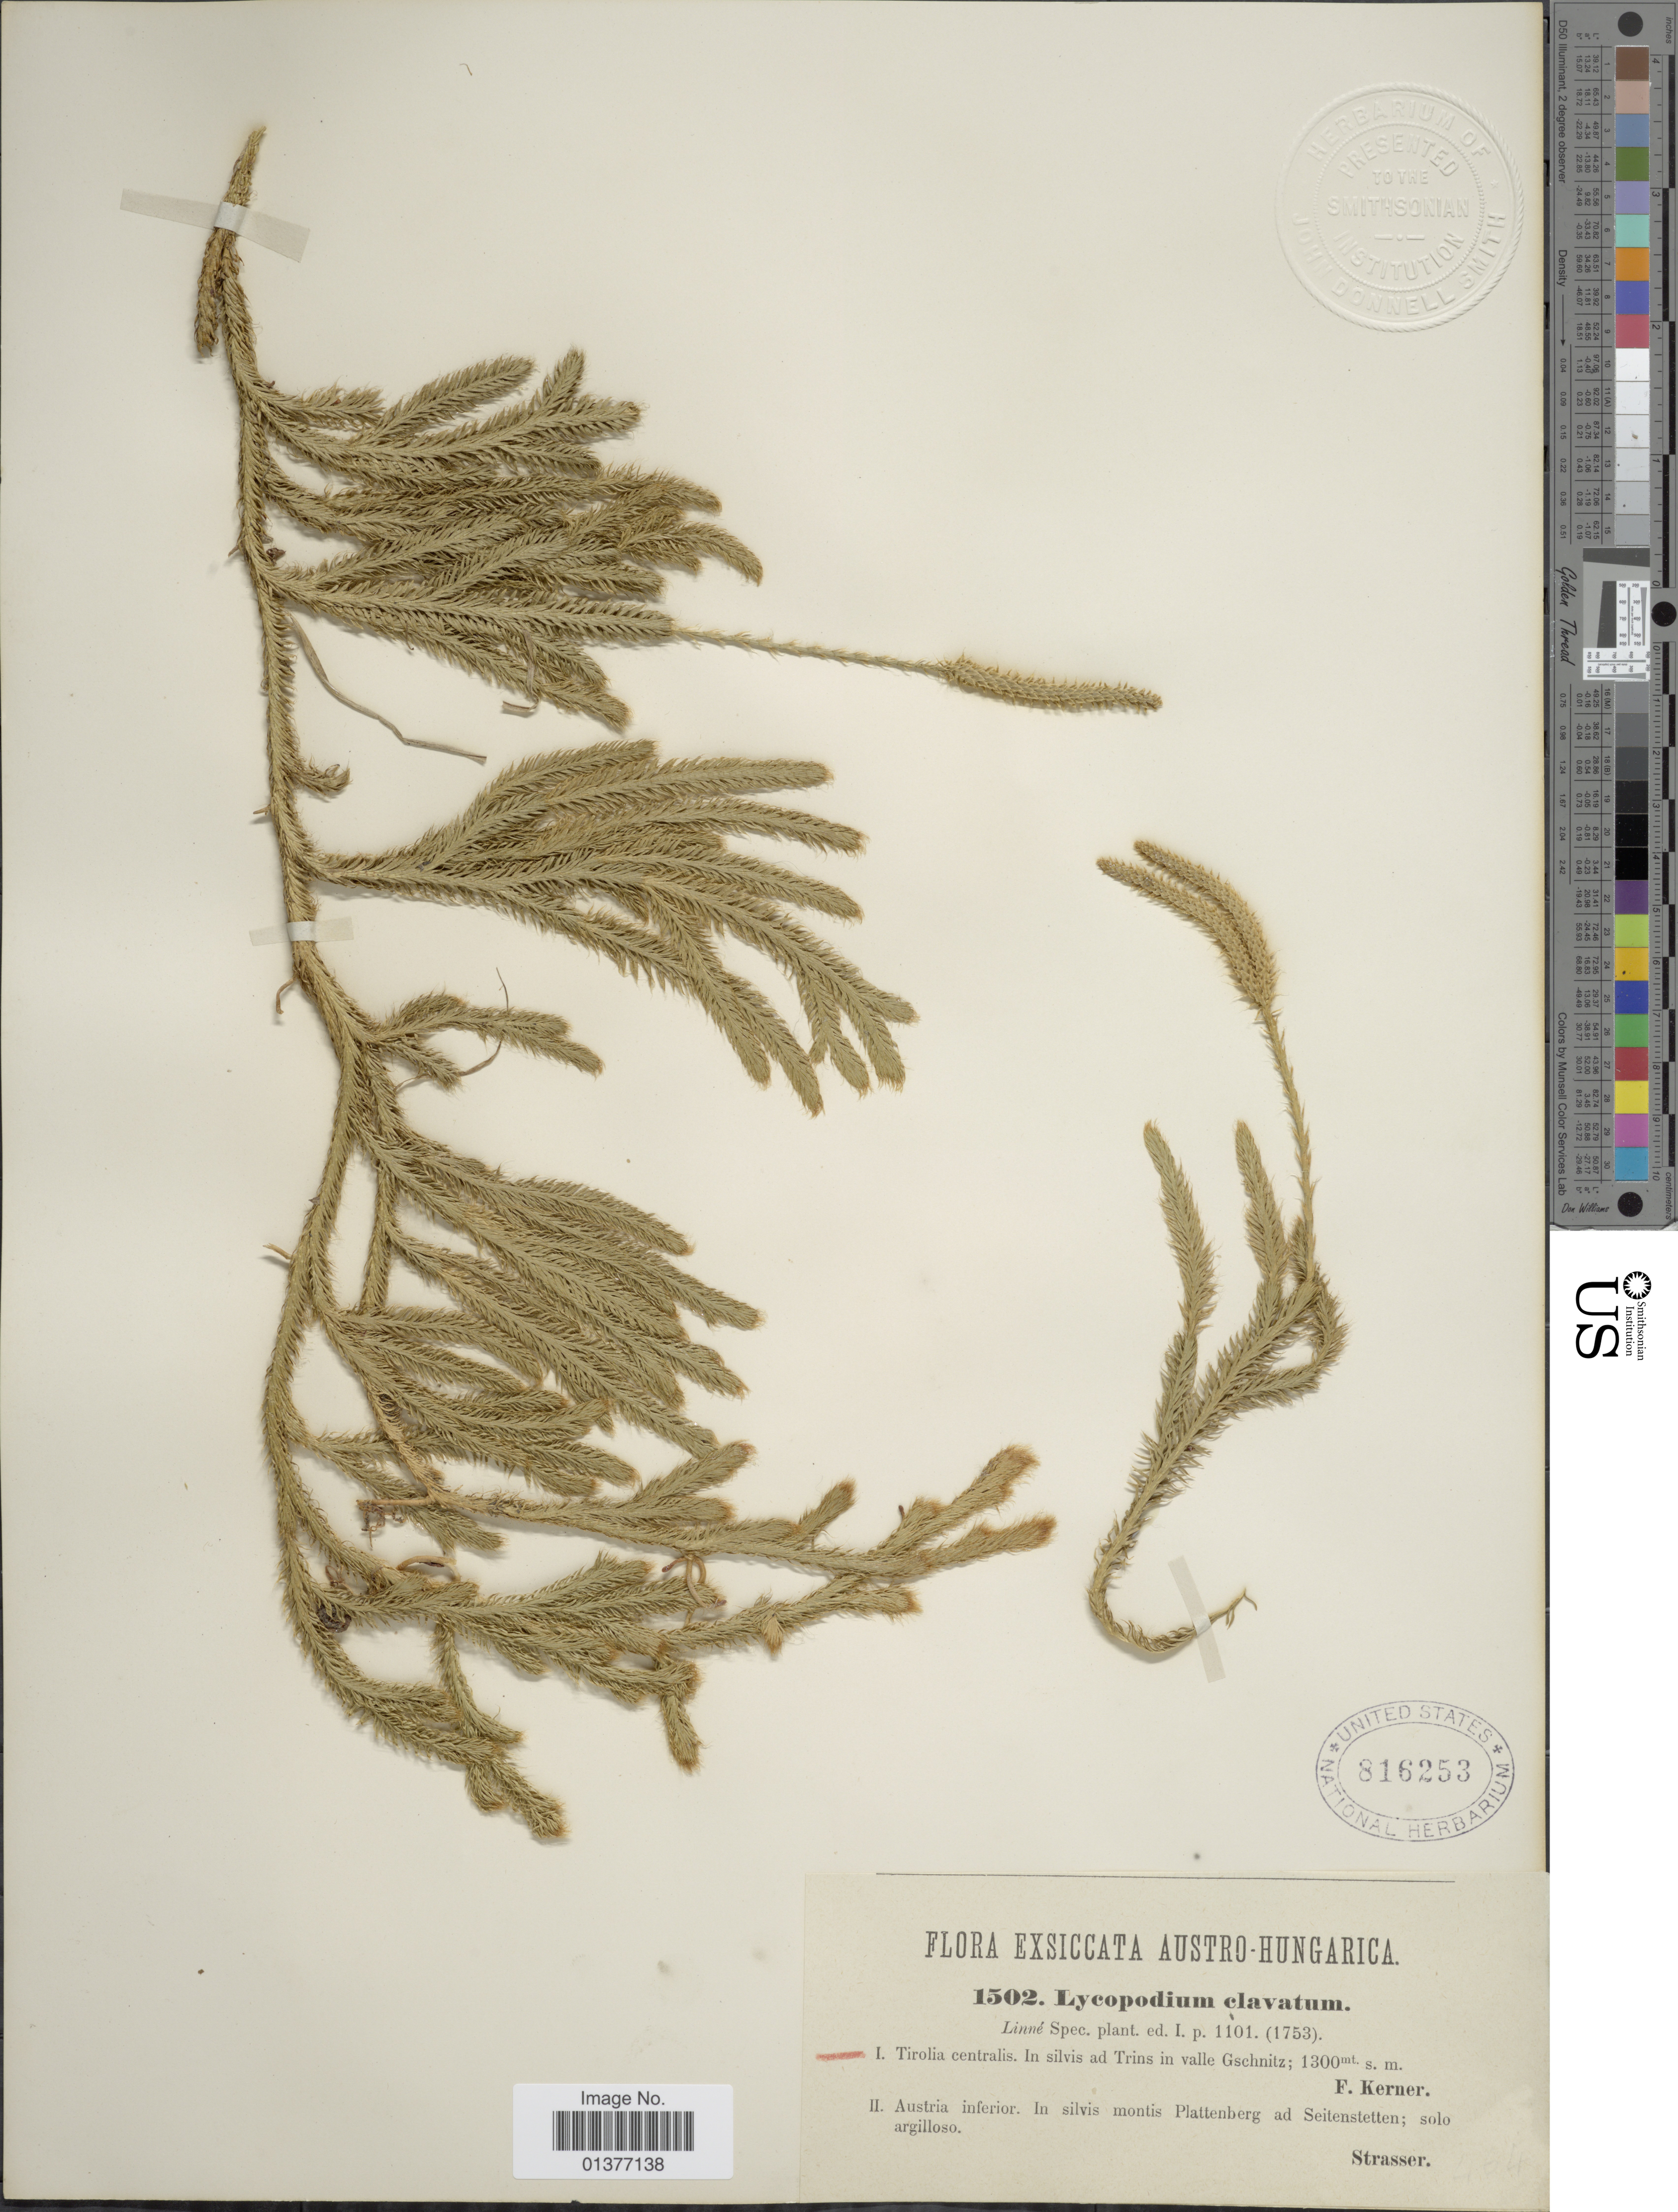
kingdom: Plantae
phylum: Tracheophyta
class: Lycopodiopsida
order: Lycopodiales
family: Lycopodiaceae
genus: Lycopodium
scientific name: Lycopodium clavatum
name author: L.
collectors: F. Kerner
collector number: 1502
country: Austria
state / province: Tirol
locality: In silvis ad Trins in valle Gschnitz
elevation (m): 1300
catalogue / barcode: US 816253